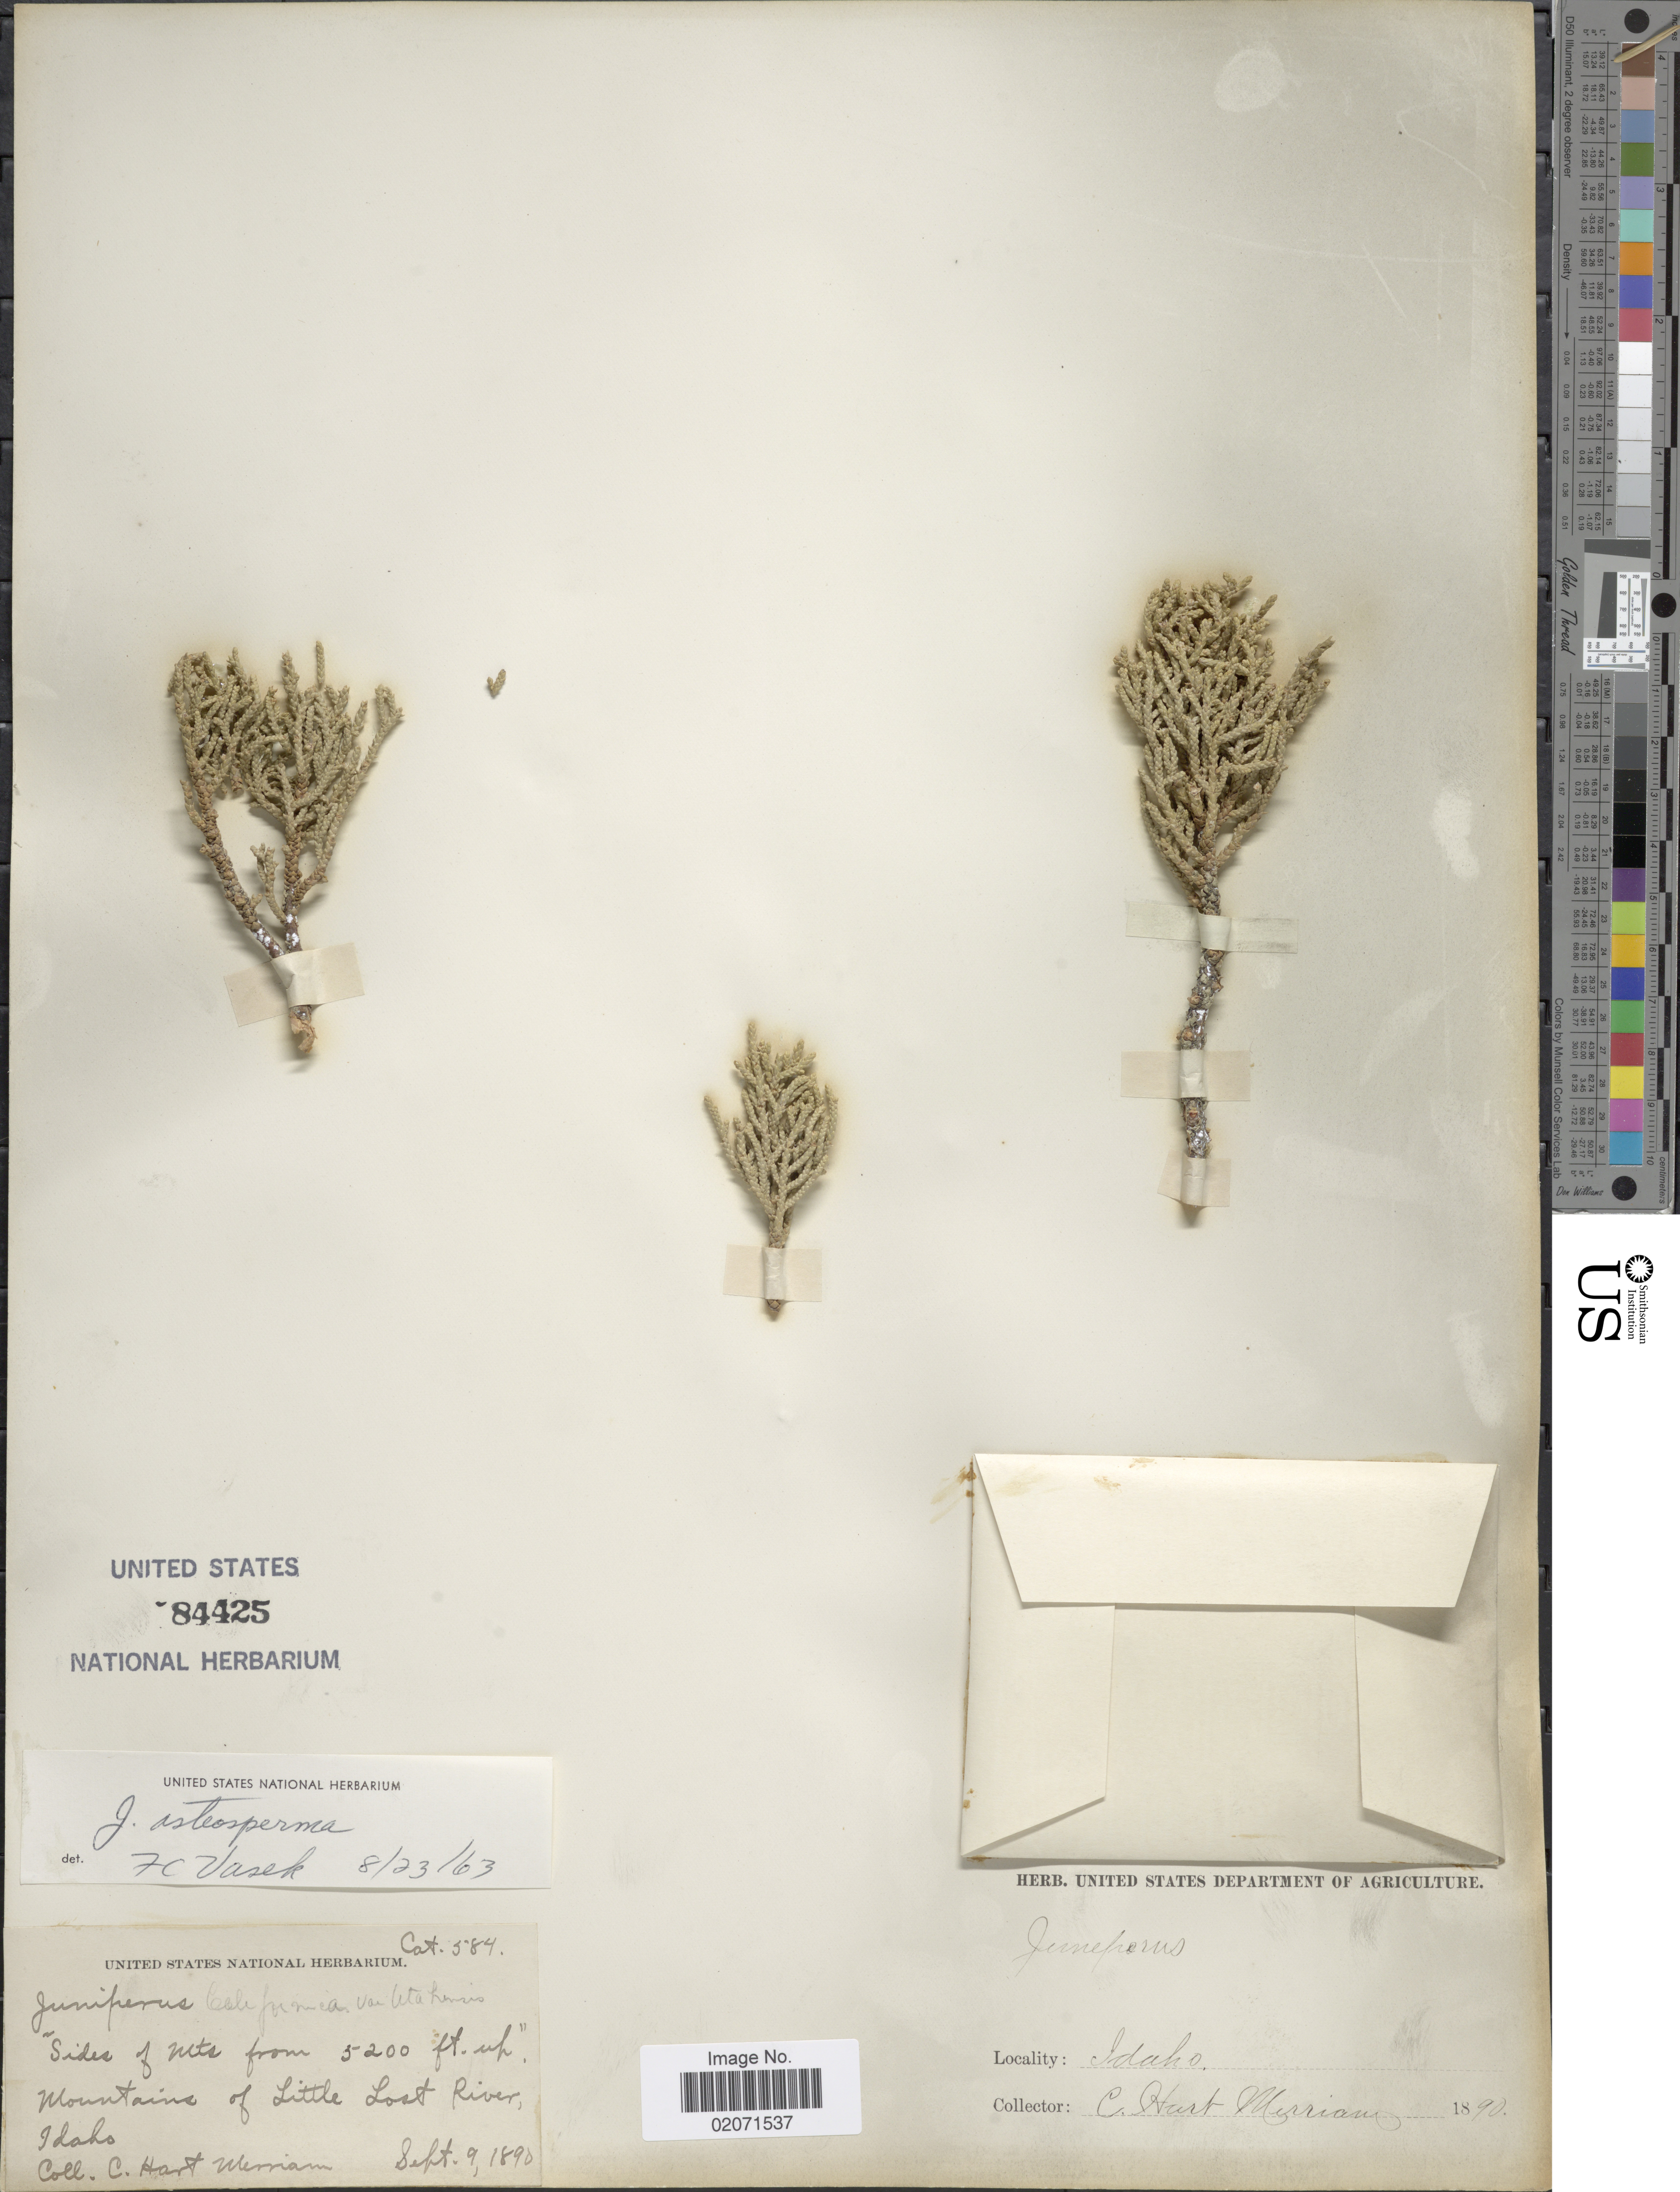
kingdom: Plantae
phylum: Tracheophyta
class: Pinopsida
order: Pinales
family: Cupressaceae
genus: Juniperus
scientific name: Juniperus osteosperma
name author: (Torr.) Little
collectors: C. Merriam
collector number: Cat584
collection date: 1890-09-09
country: United States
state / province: Idaho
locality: Sides of Mts. Mountains of Little Lost River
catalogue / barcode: US 84425